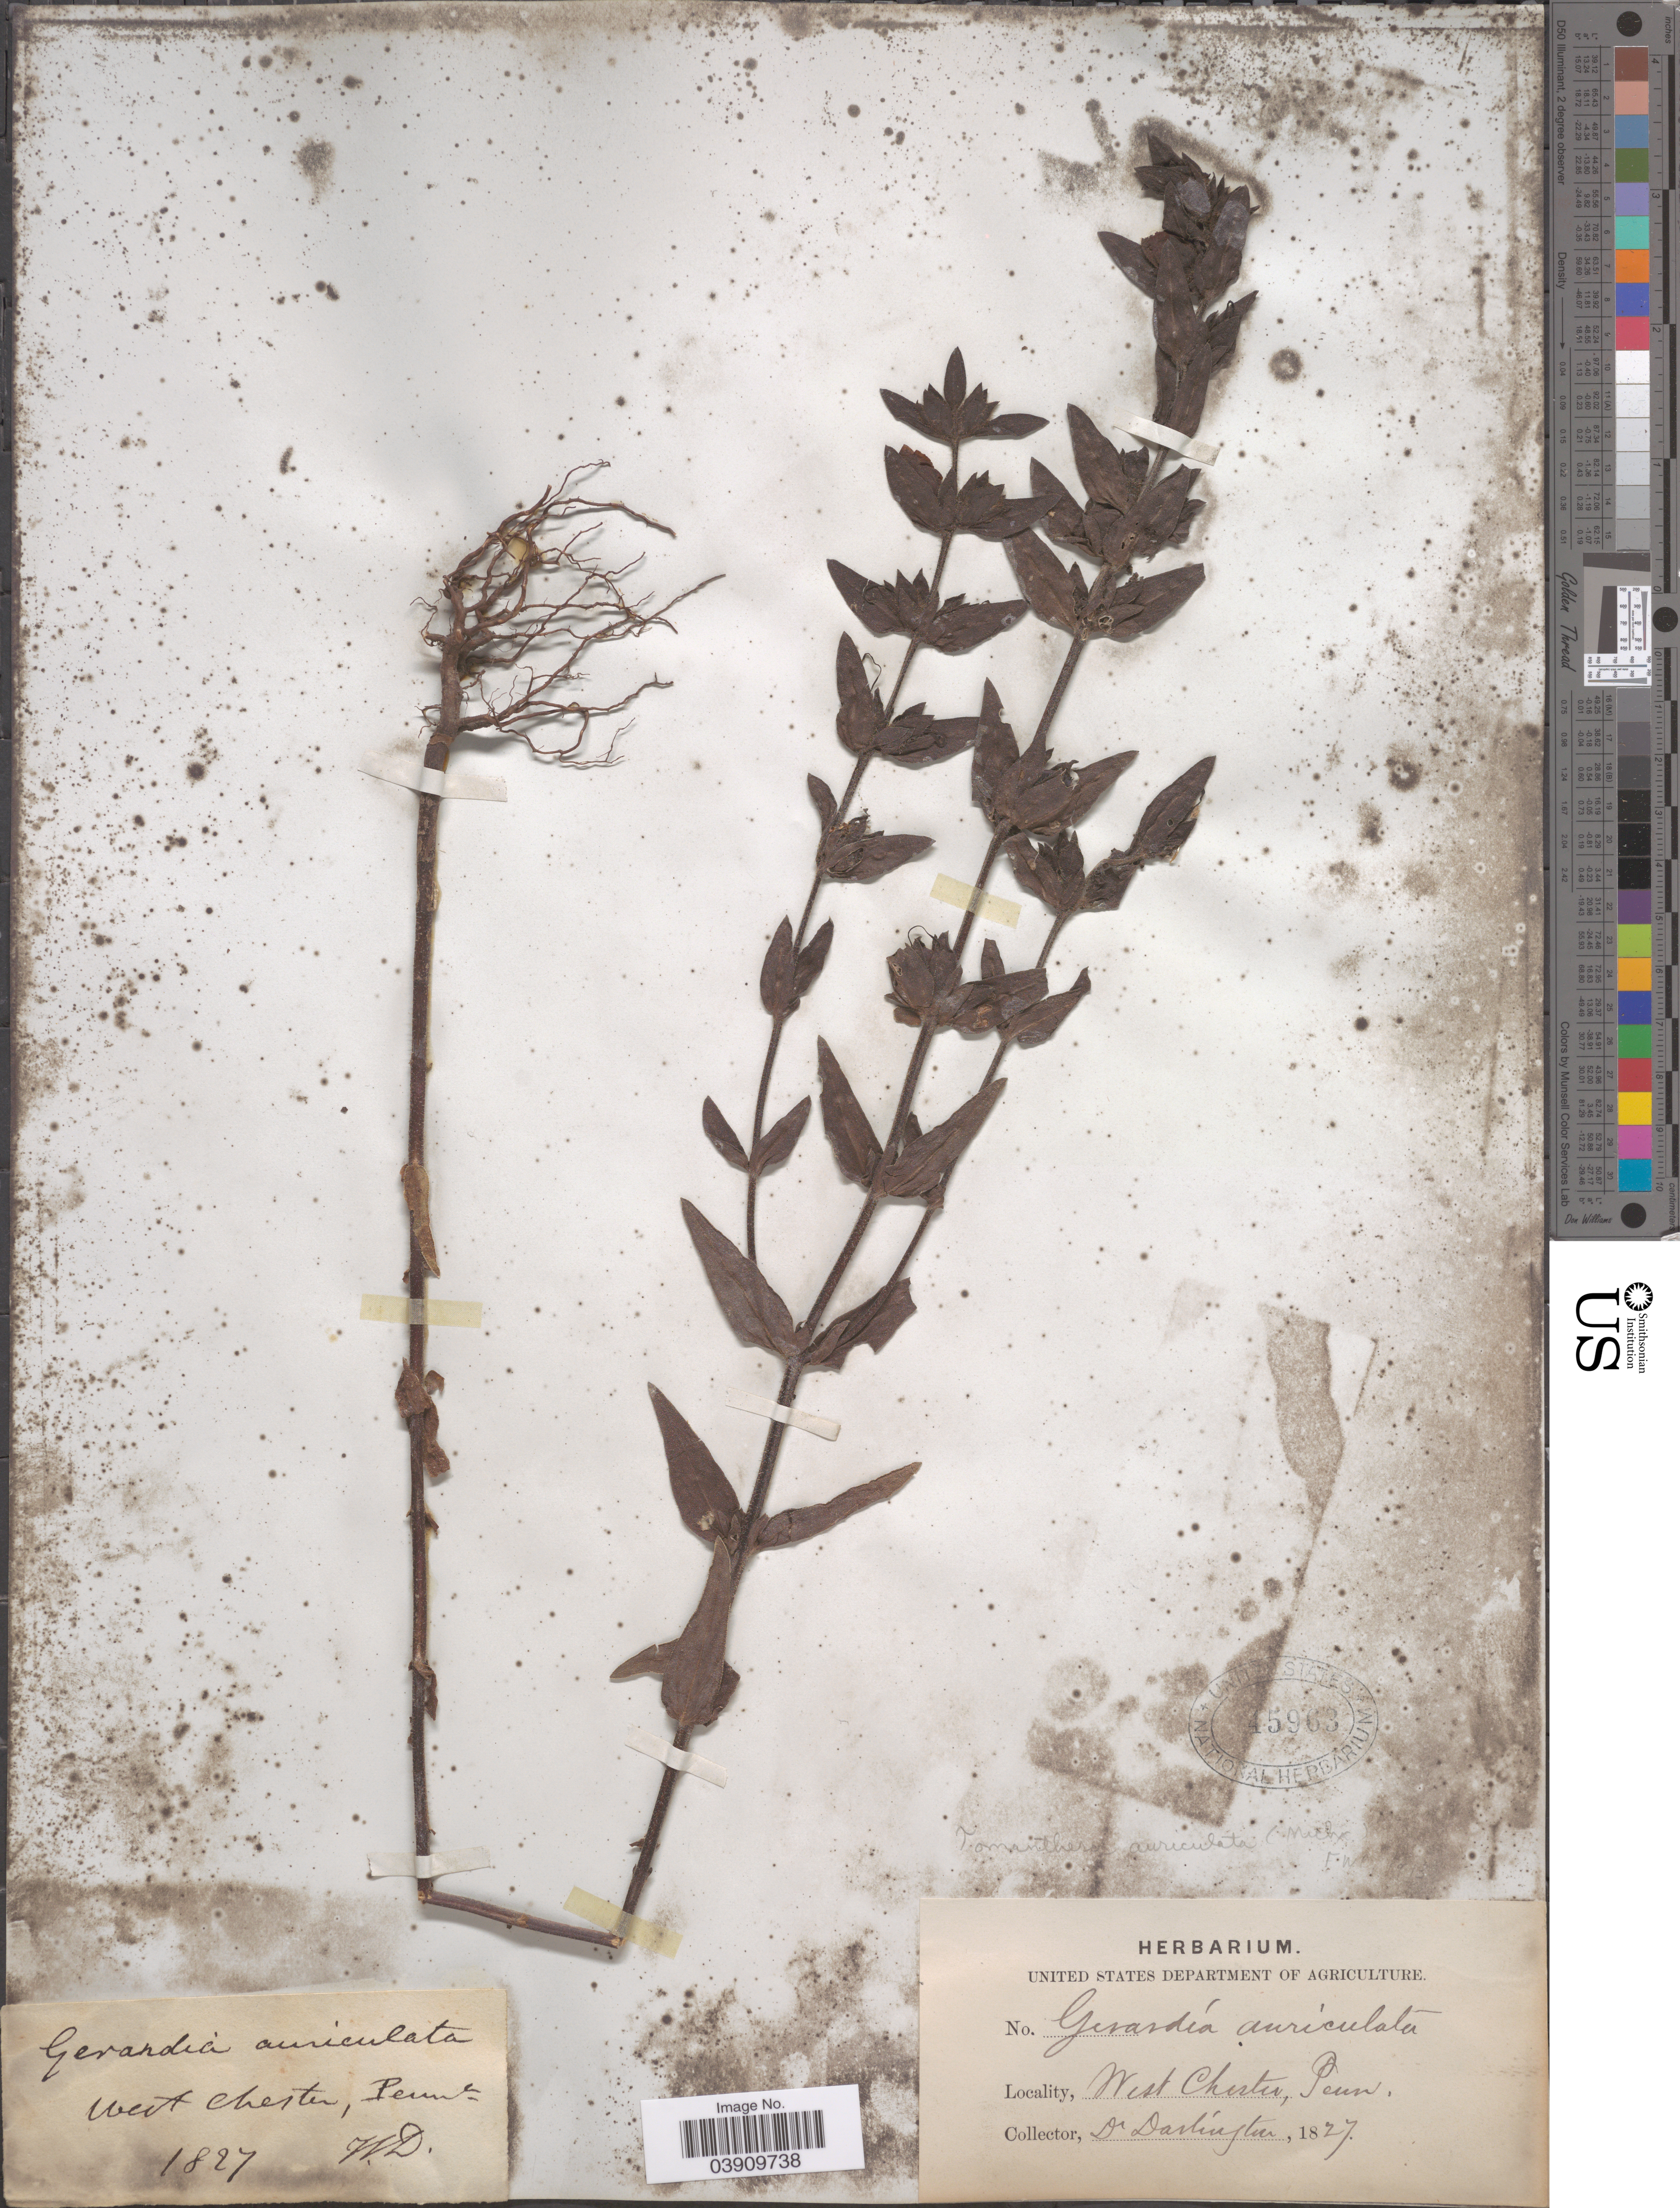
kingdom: Plantae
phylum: Tracheophyta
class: Magnoliopsida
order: Lamiales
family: Orobanchaceae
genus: Tomanthera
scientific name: Tomanthera auriculata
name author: (Michx.) Raf.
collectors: W. Darlington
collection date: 1827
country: United States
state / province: Pennsylvania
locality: West Chester.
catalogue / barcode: US 45963